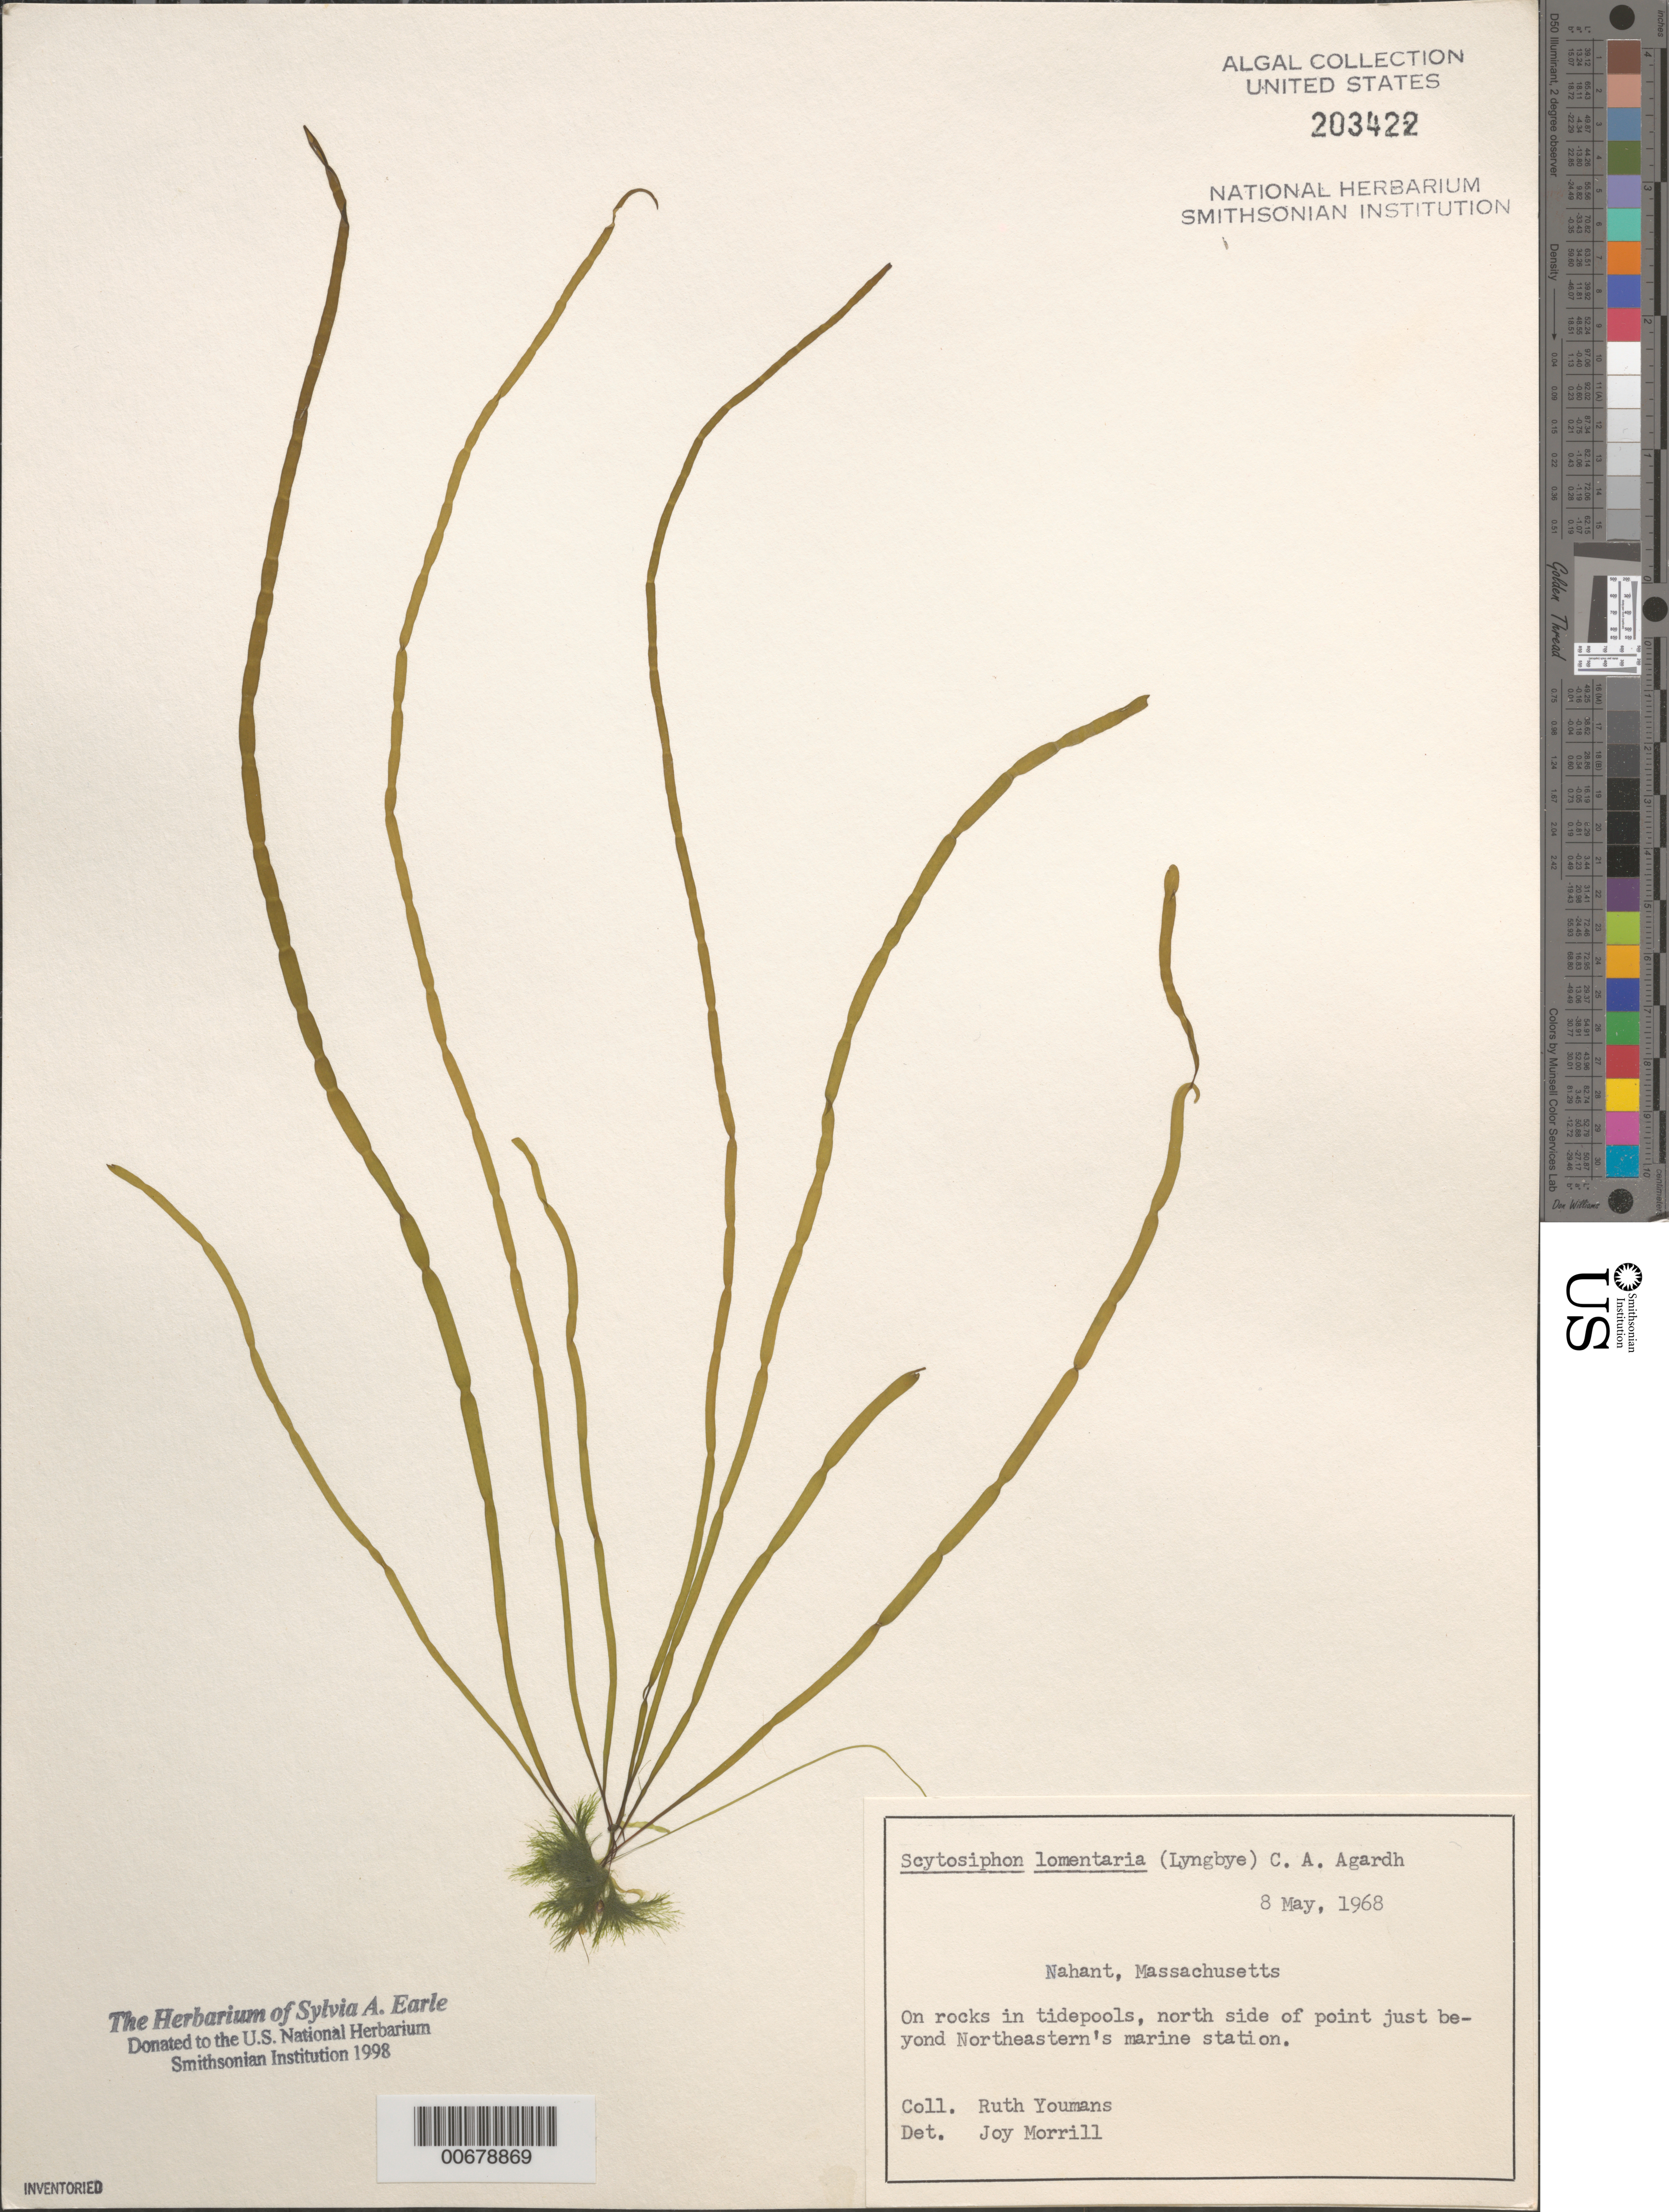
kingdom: Chromista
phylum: Ochrophyta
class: Phaeophyceae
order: Scytosiphonales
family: Scytosiphonaceae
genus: Scytosiphon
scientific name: Scytosiphon lomentaria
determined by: Morrill, J.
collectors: R. Youmans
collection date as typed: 08 May 1968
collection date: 1968-05-08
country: United States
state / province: Massachusetts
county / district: Essex County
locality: Point just beyond Northeastern University's marine station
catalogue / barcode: US 203422